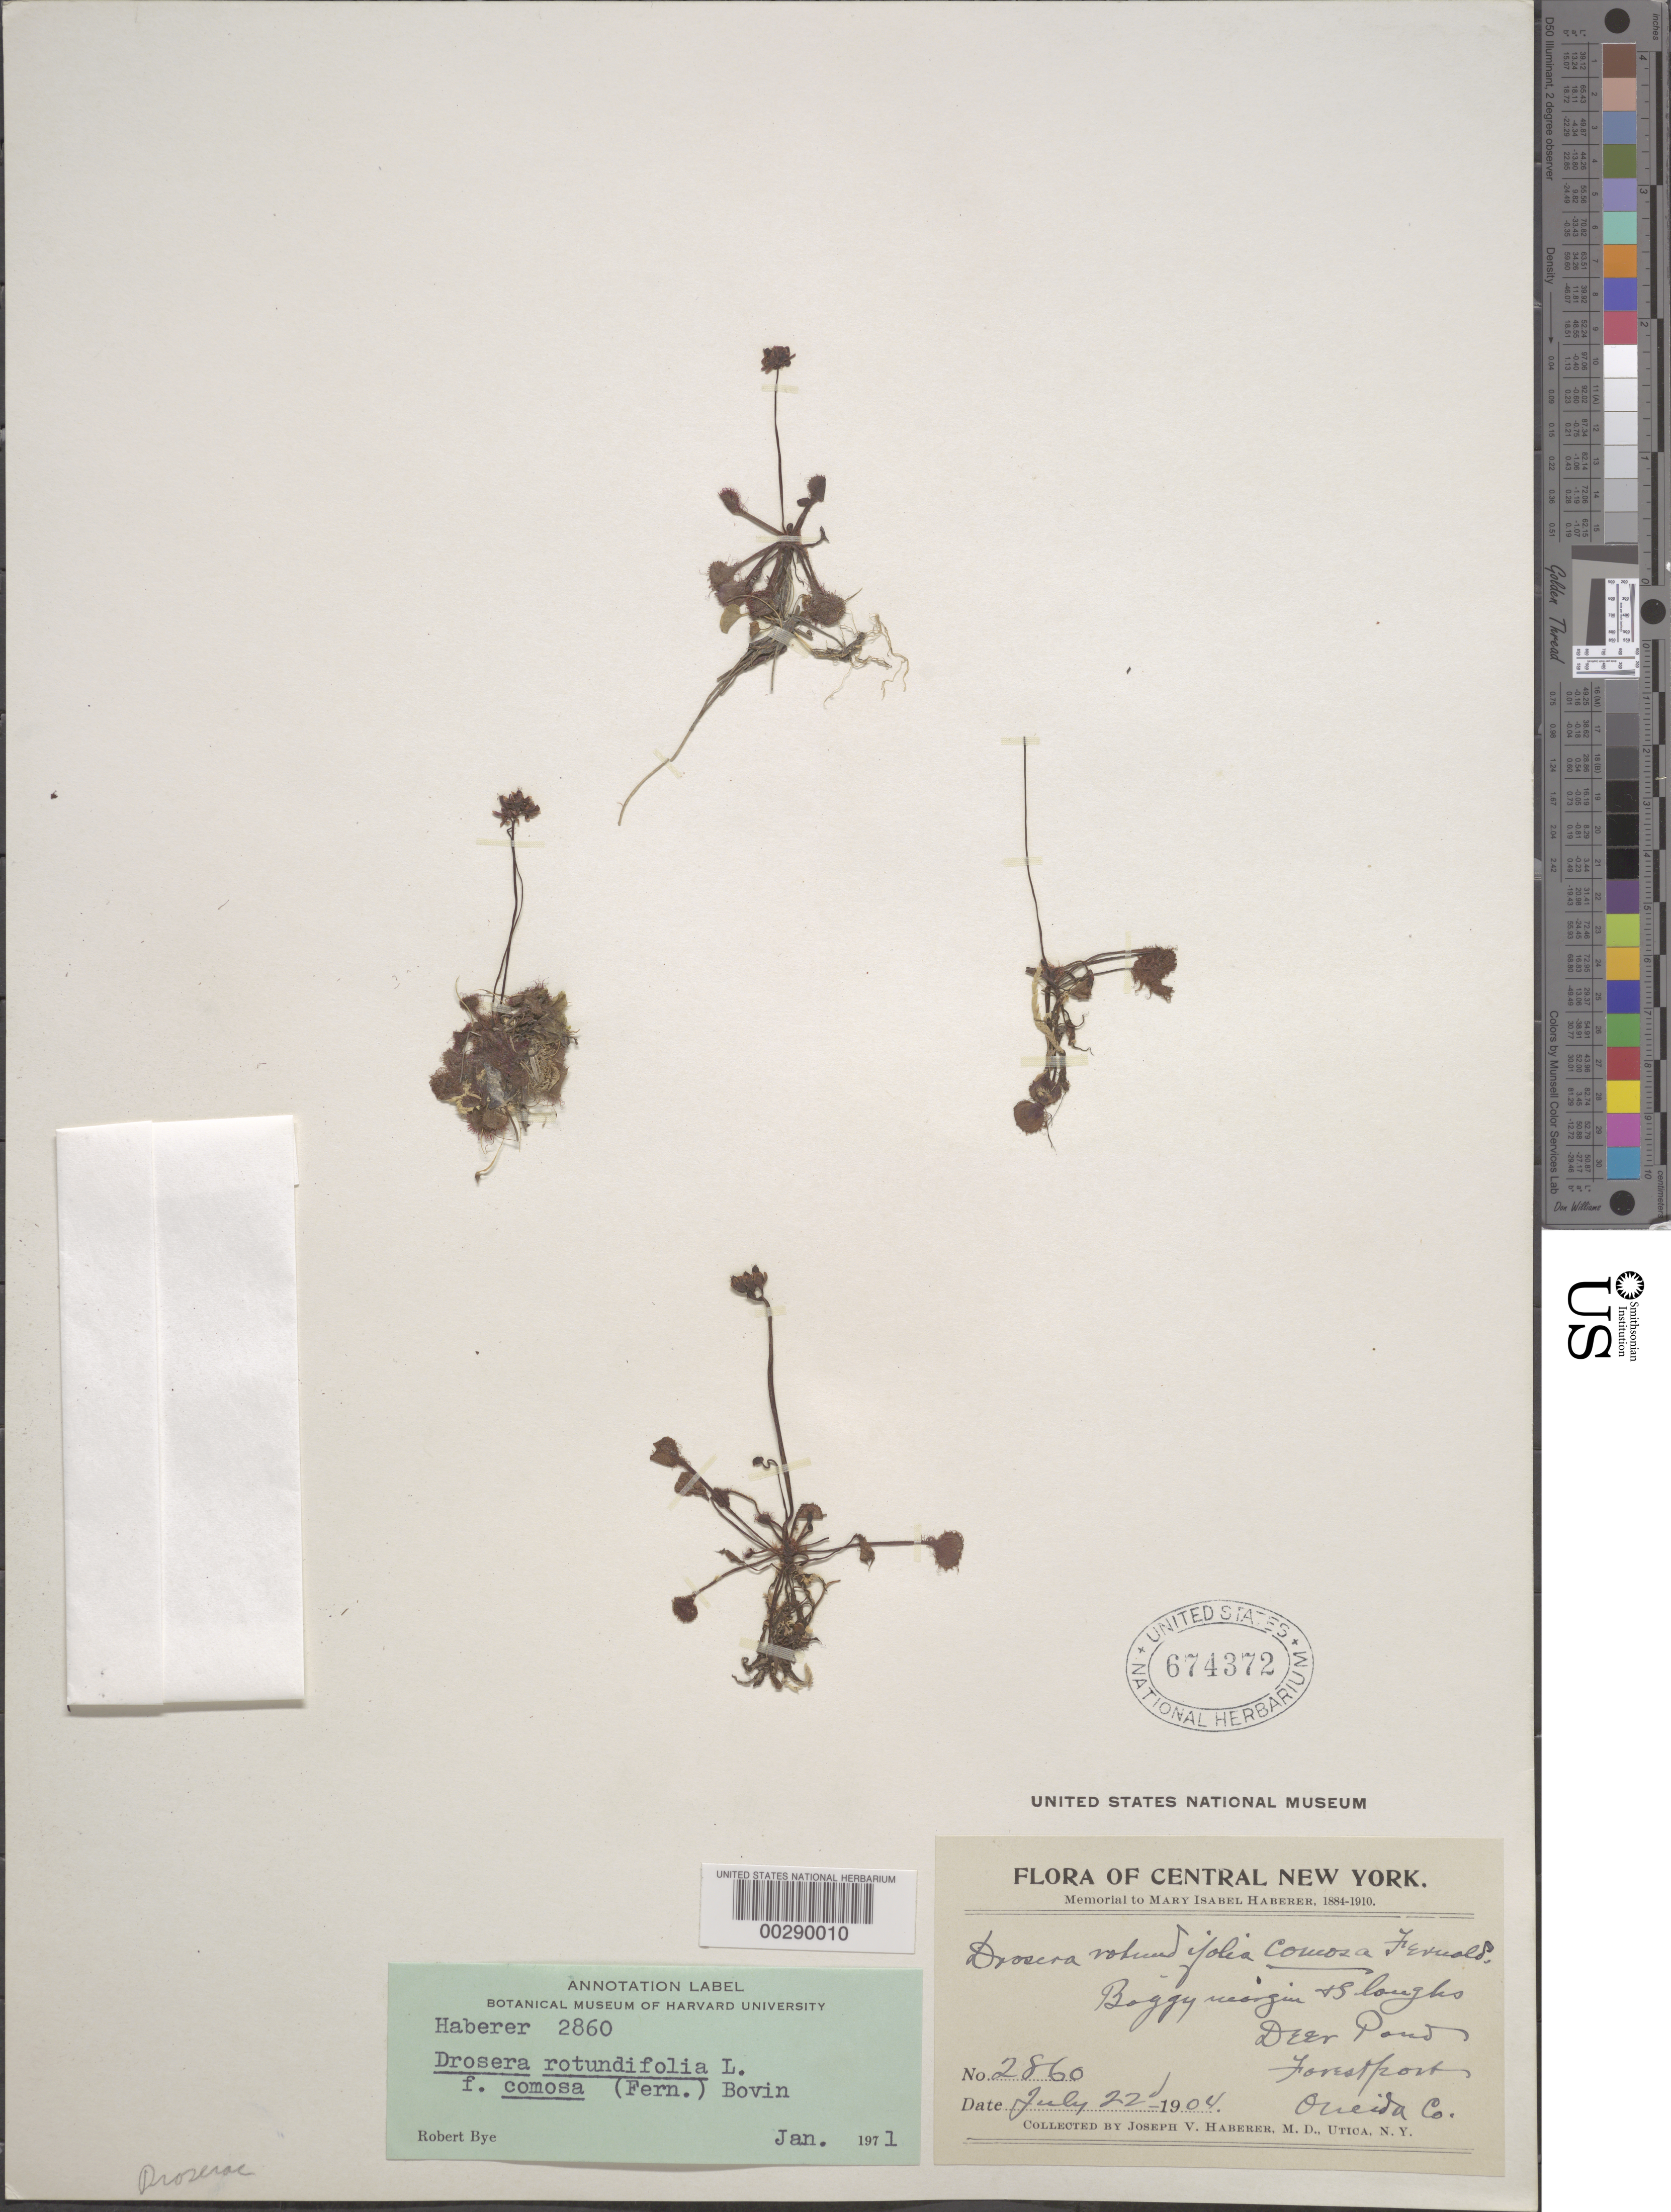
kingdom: Plantae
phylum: Tracheophyta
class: Magnoliopsida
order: Caryophyllales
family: Droseraceae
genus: Drosera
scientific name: Drosera rotundifolia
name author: L.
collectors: J. V. Haberer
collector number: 2860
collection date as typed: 22 Jul 1904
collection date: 1904-07-22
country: United States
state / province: New York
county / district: Oneida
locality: Near deer point, forest park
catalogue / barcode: US 674372